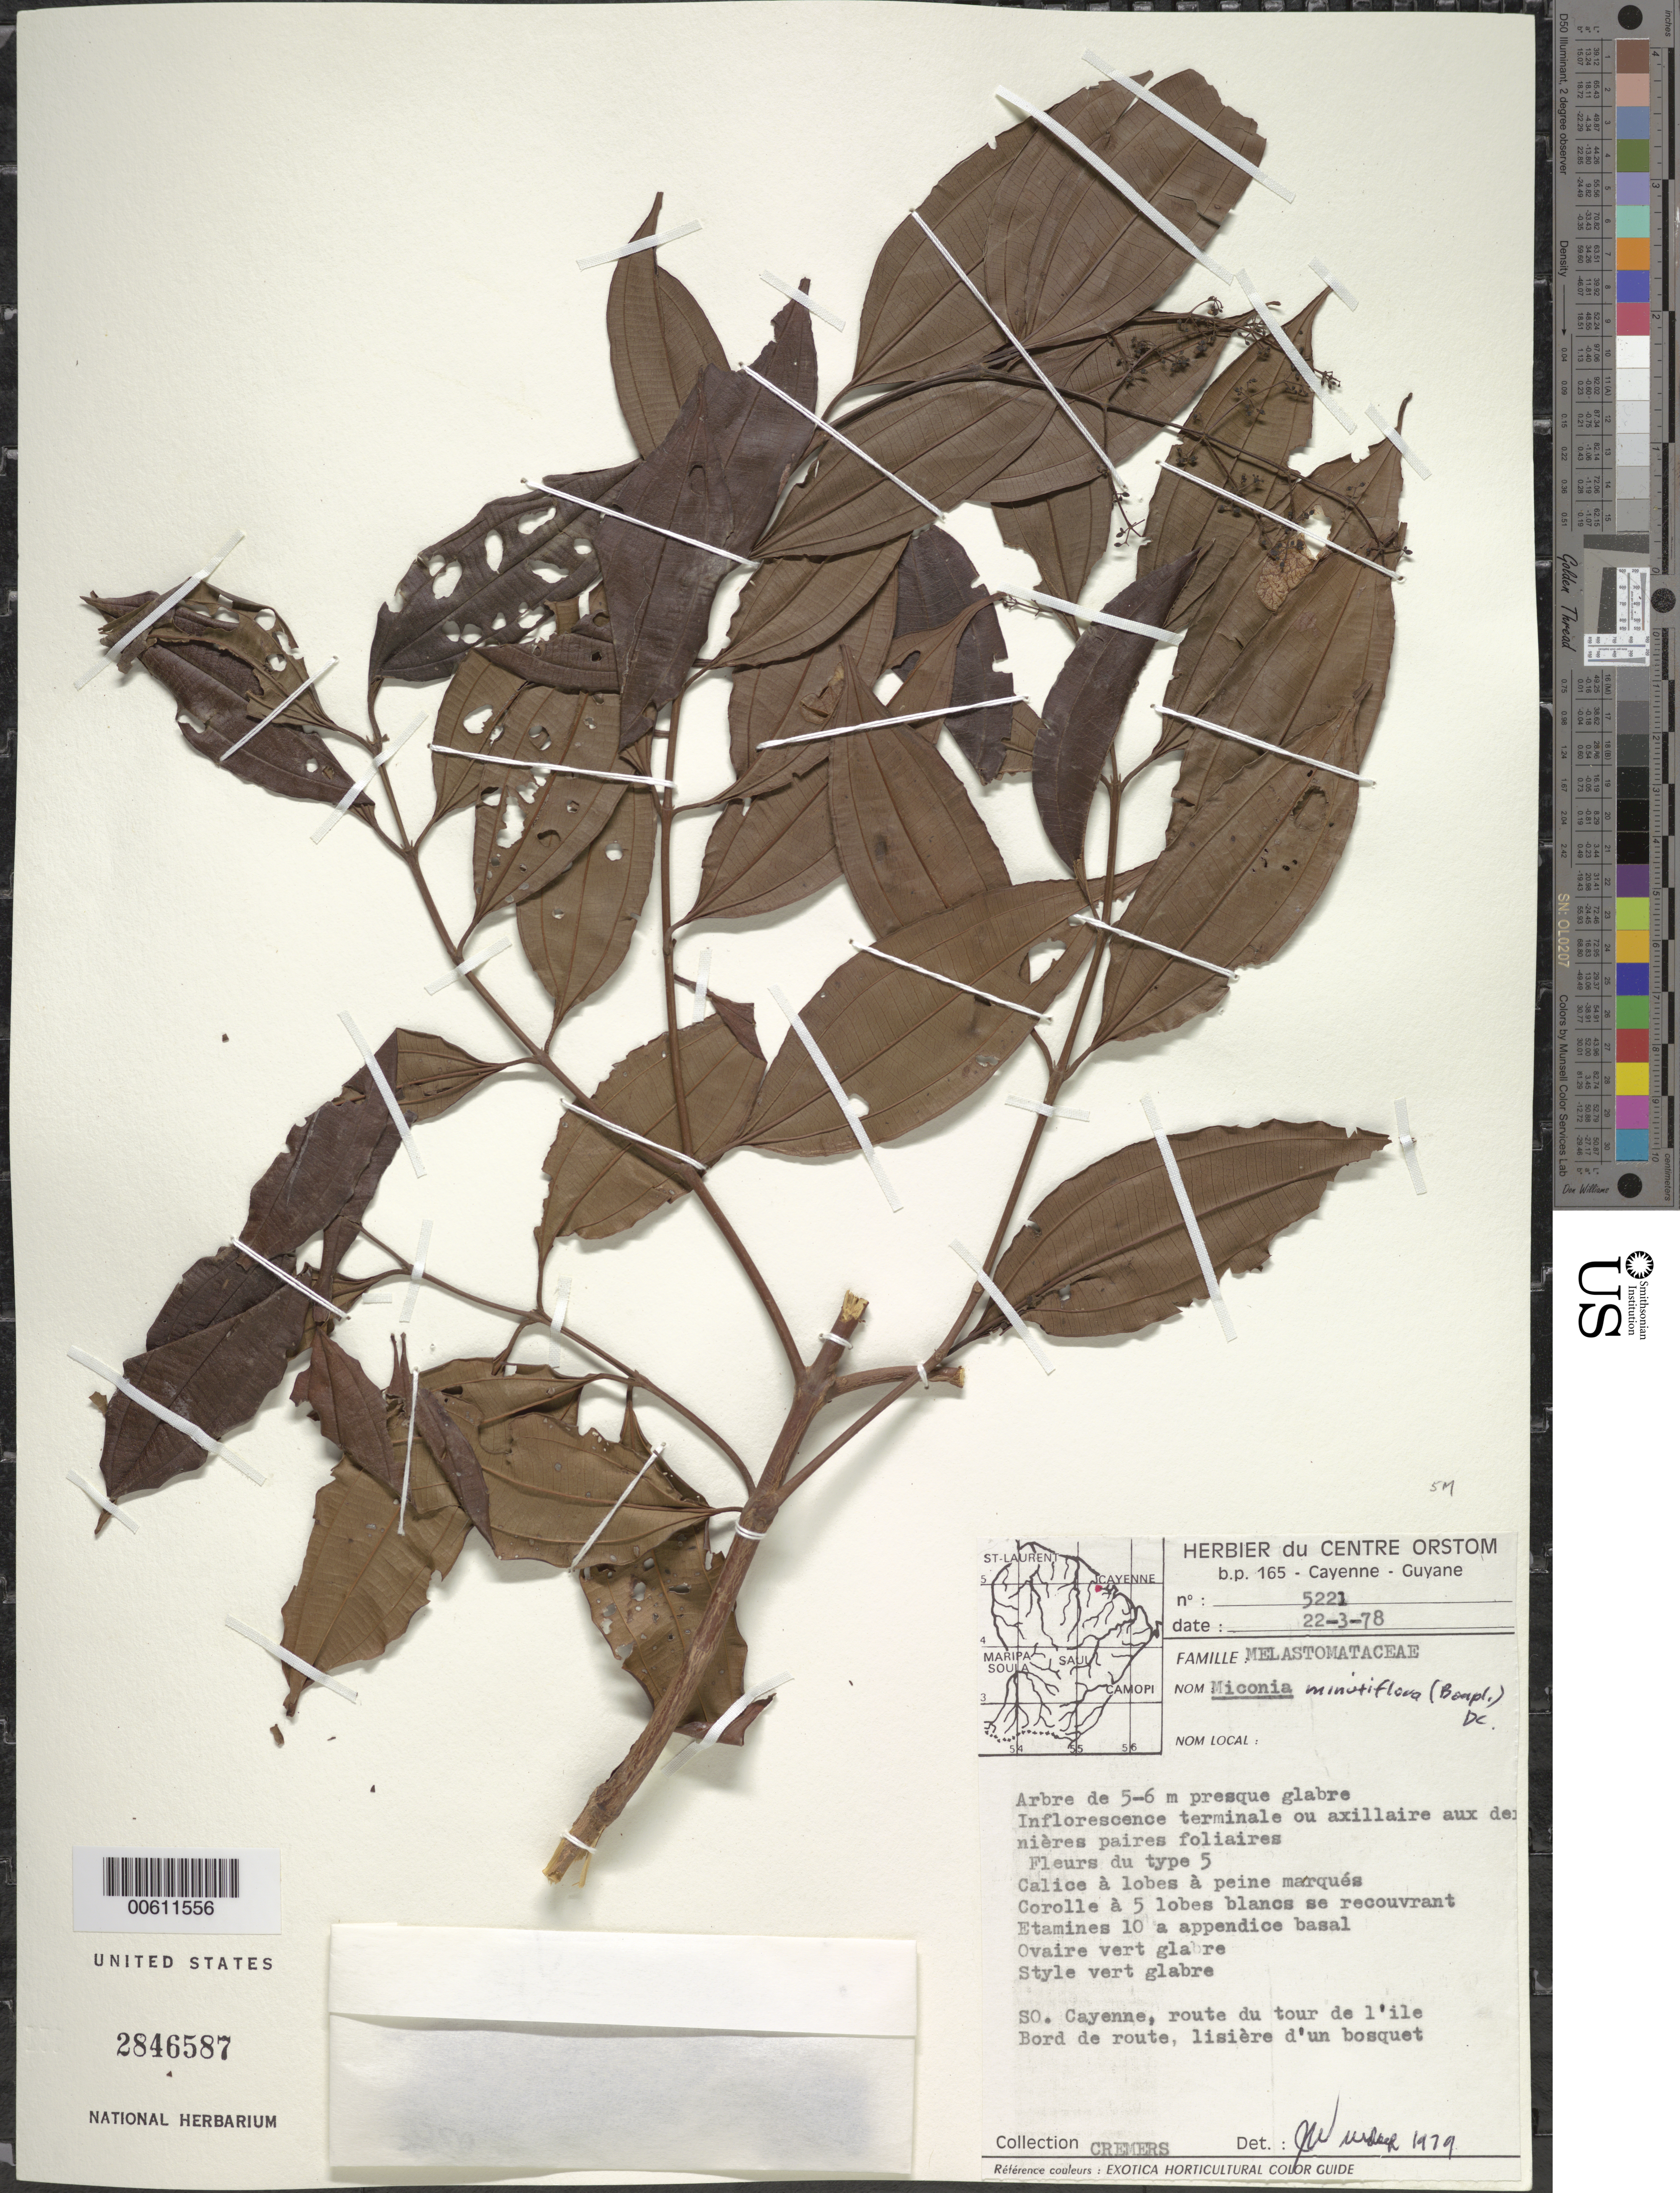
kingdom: Plantae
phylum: Tracheophyta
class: Magnoliopsida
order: Myrtales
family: Melastomataceae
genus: Miconia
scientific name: Miconia minutiflora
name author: (Bonpl.) DC.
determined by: Wurdack, John J., (US), US (UNITED STATES)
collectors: G. Cremers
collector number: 5221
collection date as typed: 22-Mar-78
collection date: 1978-03-22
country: French Guiana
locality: Savane Bordelaise, route du tour de l'Ile SW de Cayenne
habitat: Bord de route, lisiere de'un bosquet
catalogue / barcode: US 2846587